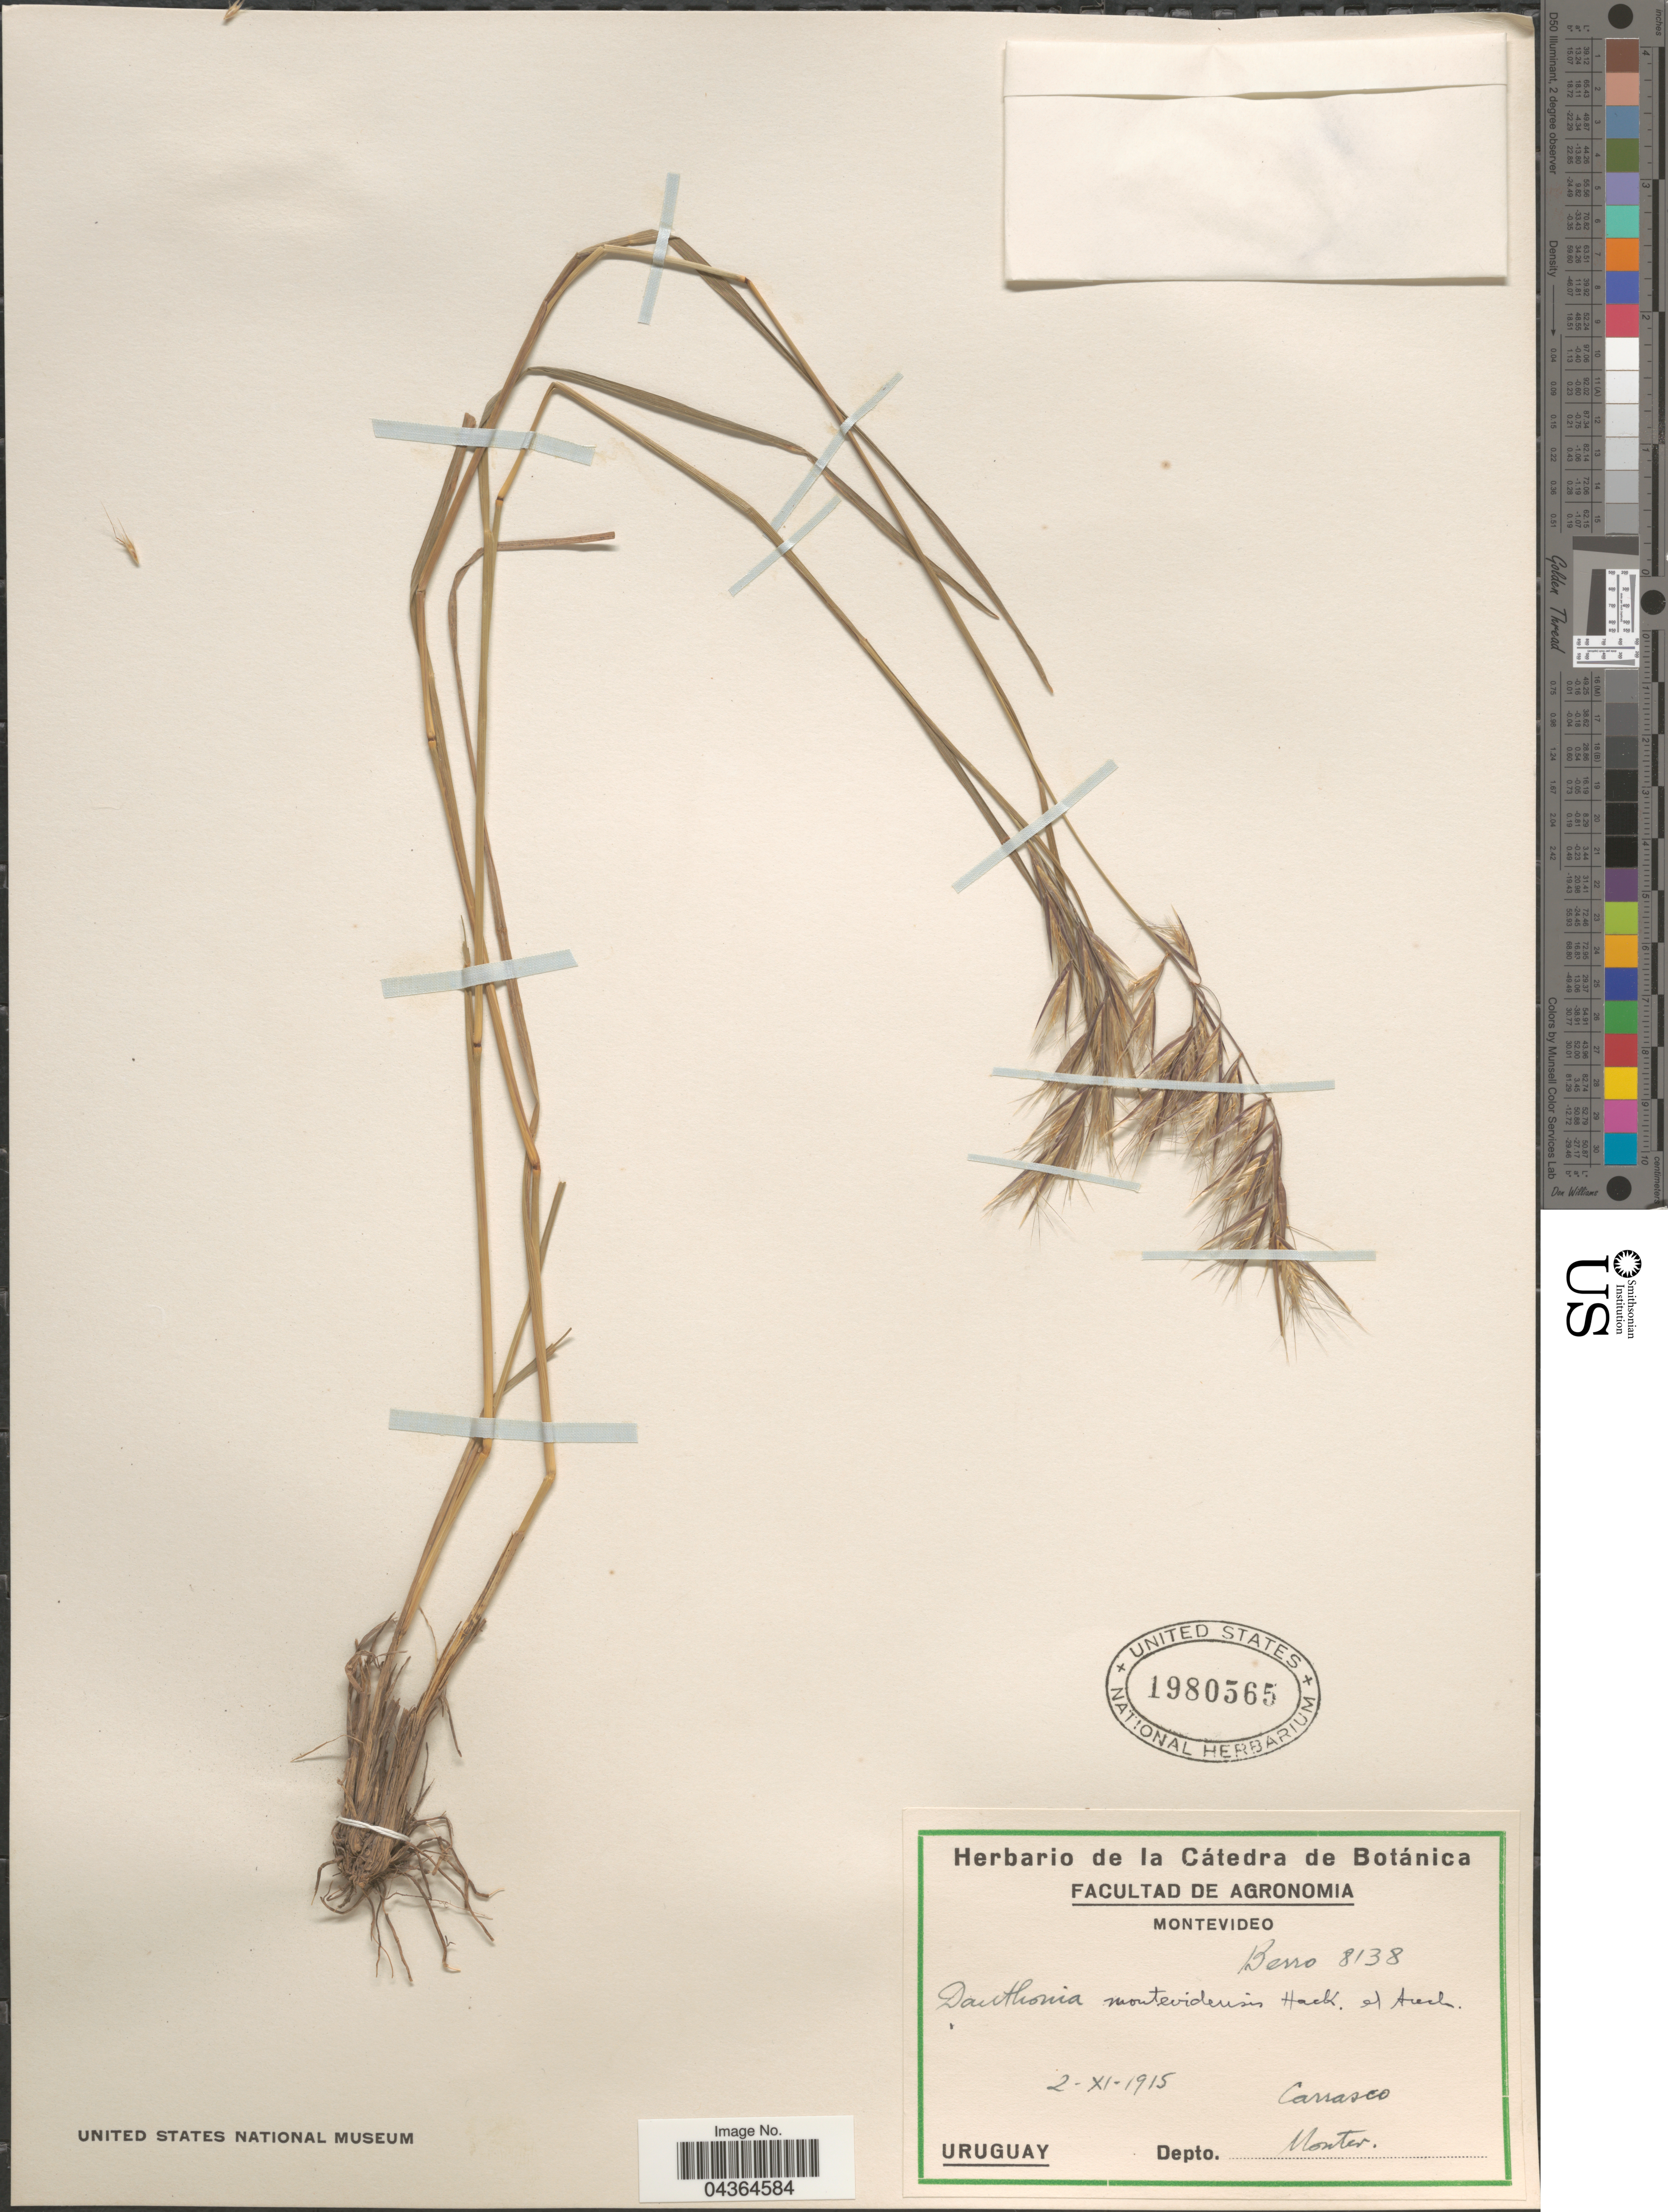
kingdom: Plantae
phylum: Tracheophyta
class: Liliopsida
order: Poales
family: Poaceae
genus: Danthonia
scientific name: Danthonia montevidensis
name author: (Hack.) Arechav.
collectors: Berro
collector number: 8138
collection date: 1915-11-02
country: Uruguay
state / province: Montevideo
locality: Carrasco. Depto. Montev.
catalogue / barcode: US 1980565